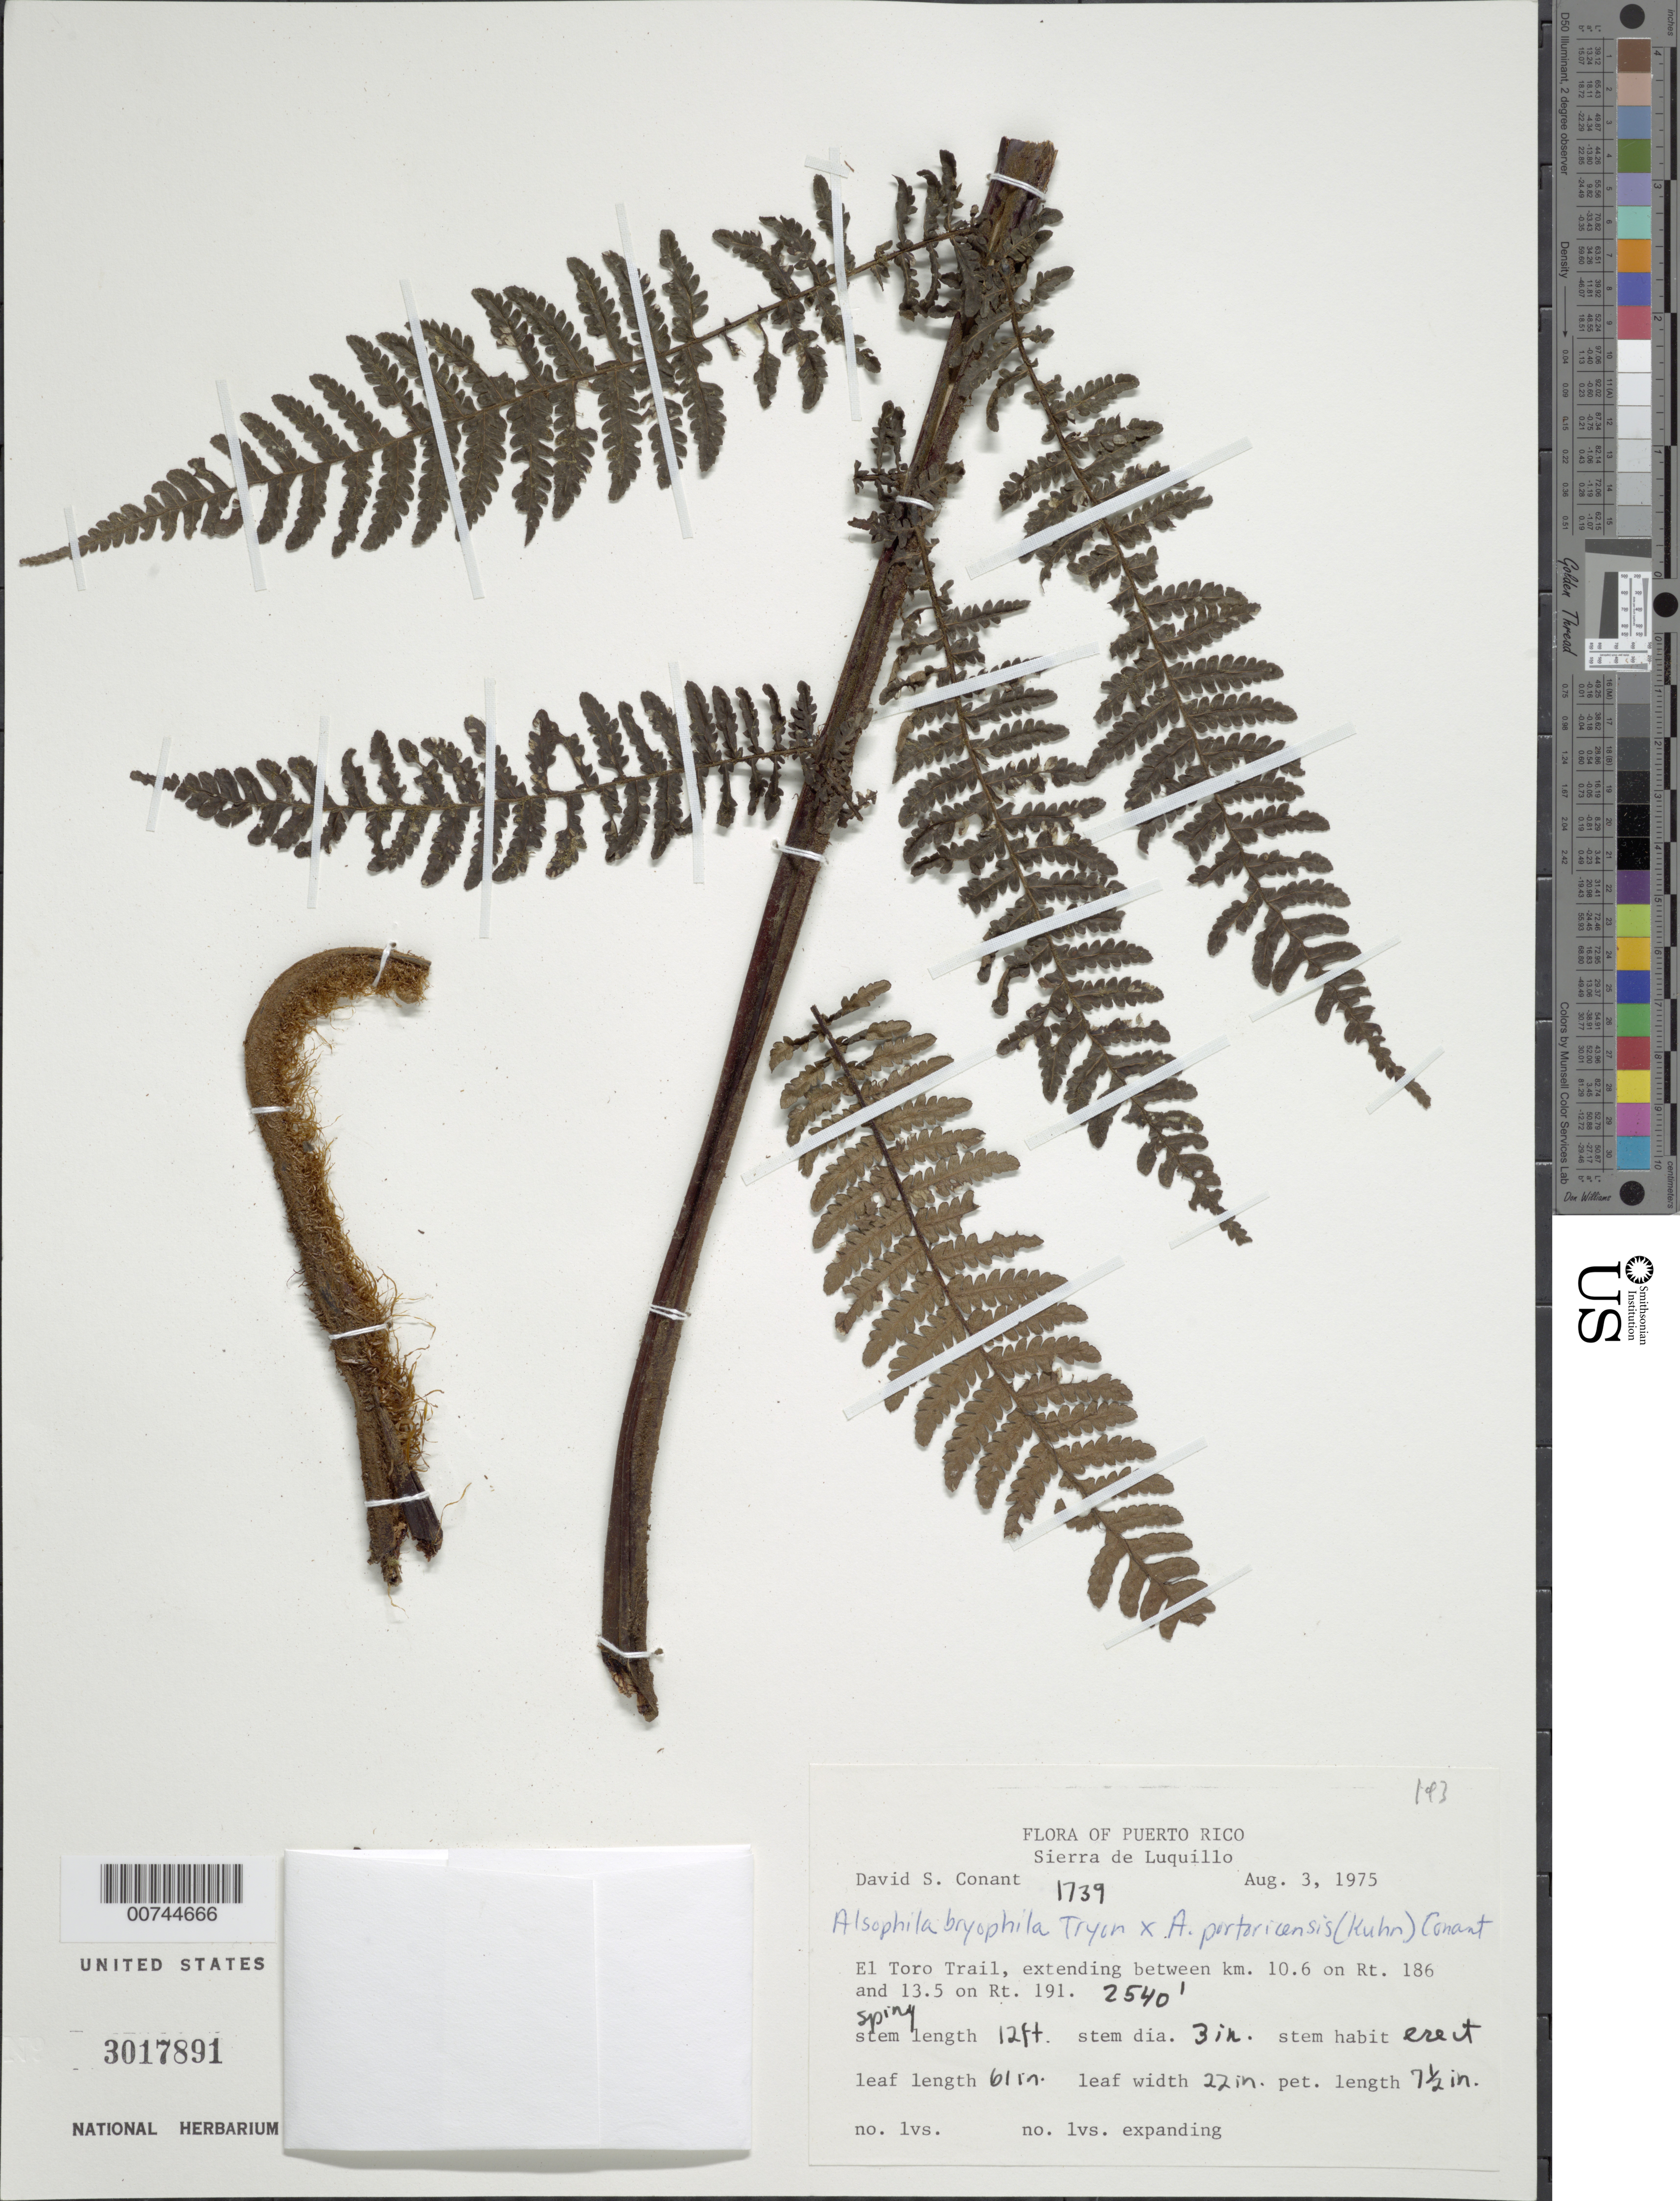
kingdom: Plantae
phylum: Tracheophyta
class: Polypodiopsida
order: Cyatheales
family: Cyatheaceae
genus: Alsophila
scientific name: Alsophila bryophila x A. portoricensis (Spreng. ex Kuhn) D.S. Conant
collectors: D. S. Conant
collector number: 1739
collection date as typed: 03 Aug 1975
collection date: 1975-08-03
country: Puerto Rico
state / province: Luquillo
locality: Sierra de Luquillo. El Toro Trail, extending between km 10.6 on Rt. 186 and 13.5 on Rt. 191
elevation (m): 774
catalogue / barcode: US 3017891